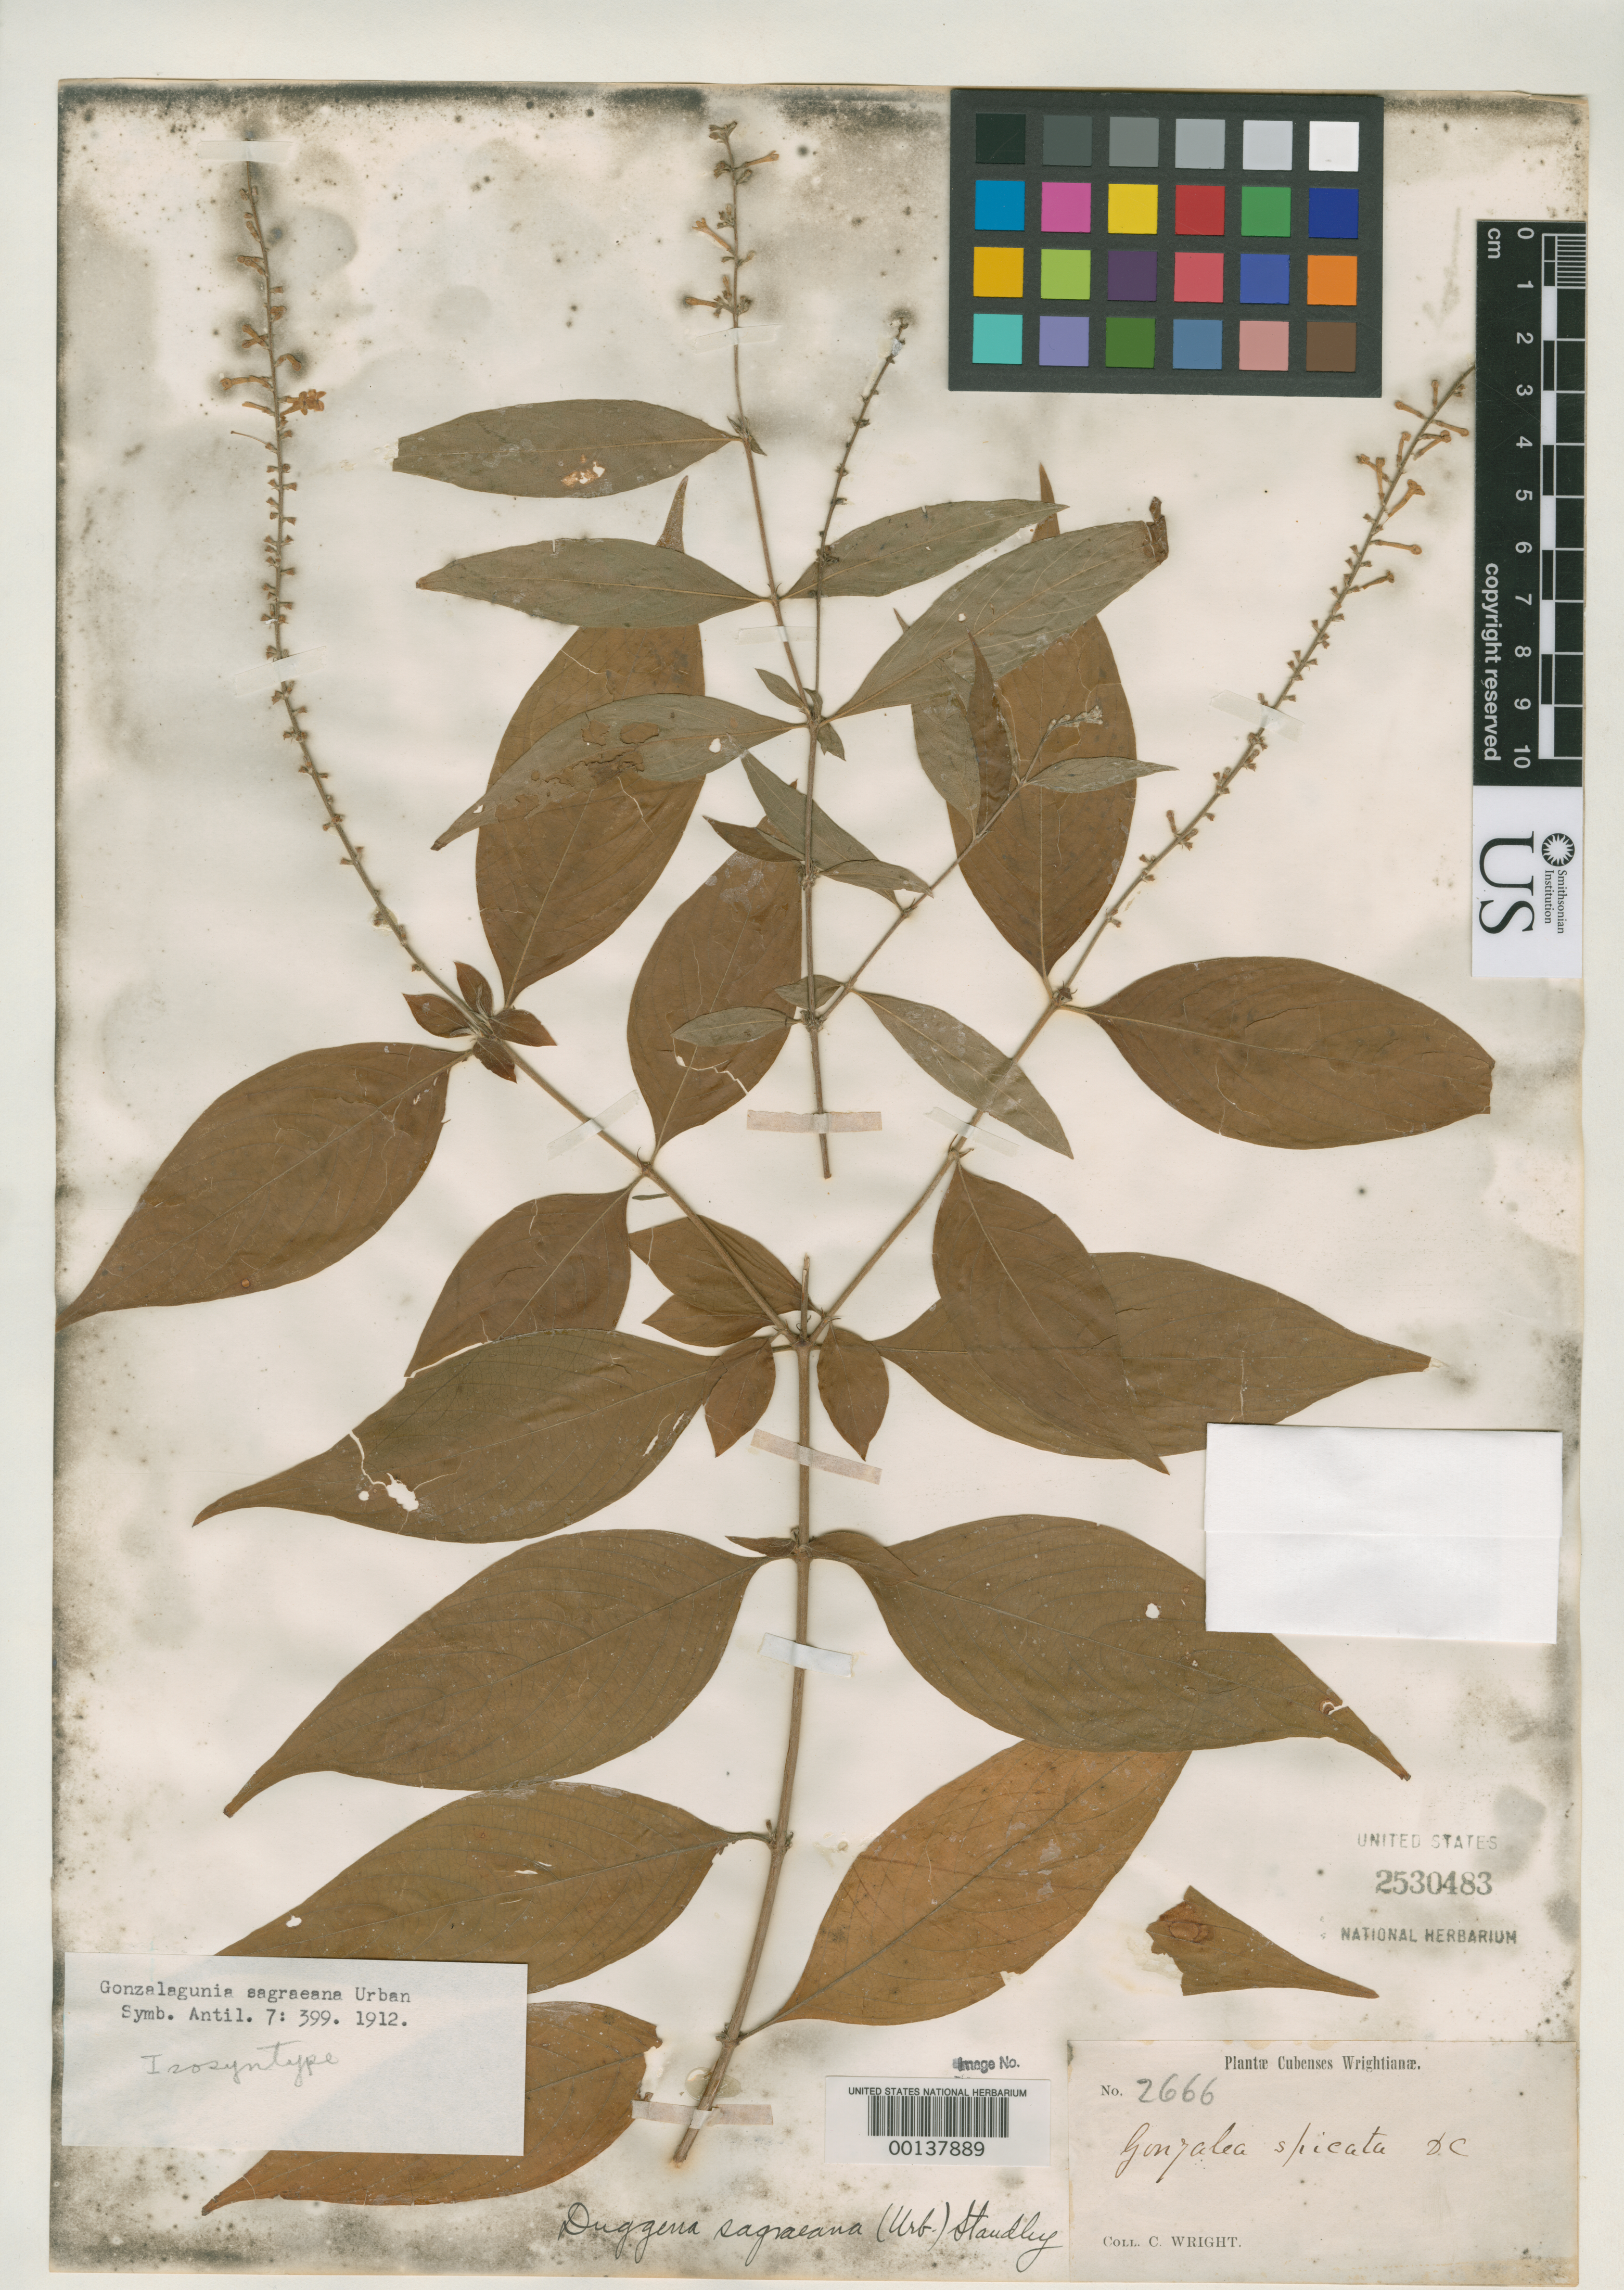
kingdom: Plantae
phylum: Tracheophyta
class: Magnoliopsida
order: Gentianales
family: Rubiaceae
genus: Gonzalagunia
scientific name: Gonzalagunia sagraeana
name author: Urb.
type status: Isosyntype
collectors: C. Wright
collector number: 2666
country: Cuba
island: Greater Antilles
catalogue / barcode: US 2530483